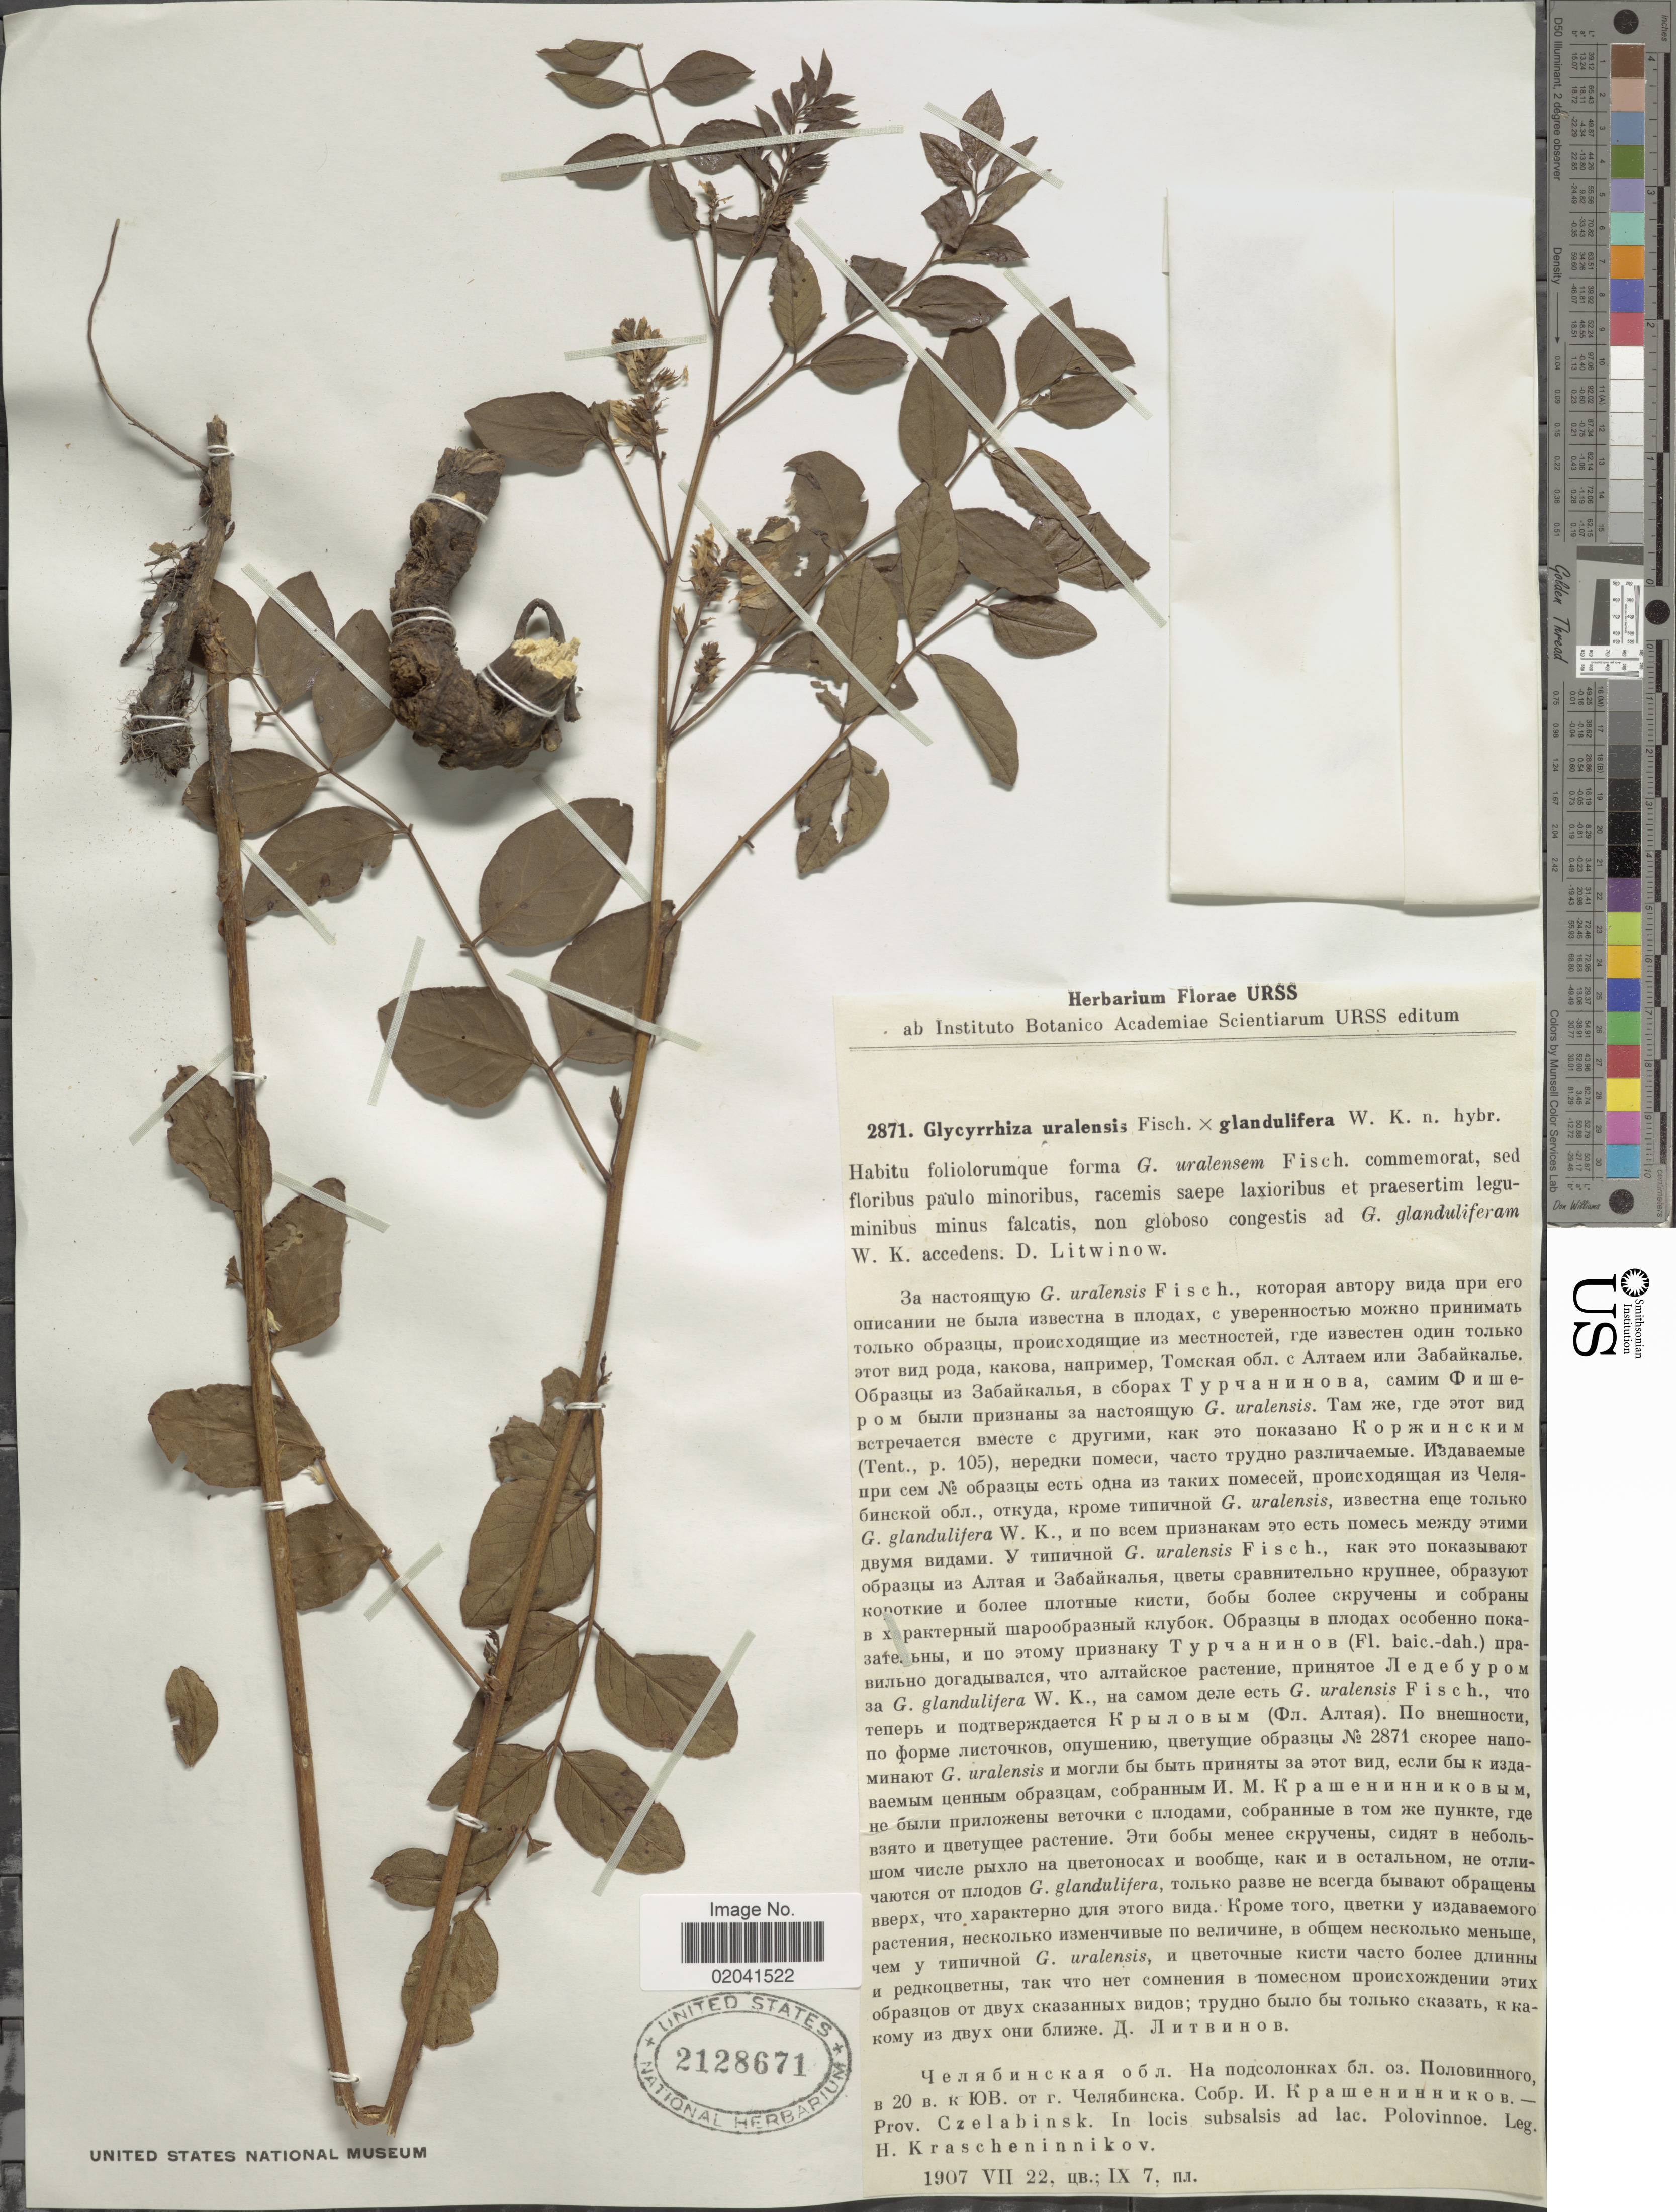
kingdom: Plantae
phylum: Tracheophyta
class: Magnoliopsida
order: Fabales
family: Fabaceae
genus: Glycyrrhiza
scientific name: Glycyrrhiza uralensis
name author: Fisch.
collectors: H. Krascheninnikov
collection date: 1907-07-22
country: Russian Federation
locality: Prov. Chelyabinsk. In locis subalsis ad lac. Polovinnoe.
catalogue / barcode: US 2128671